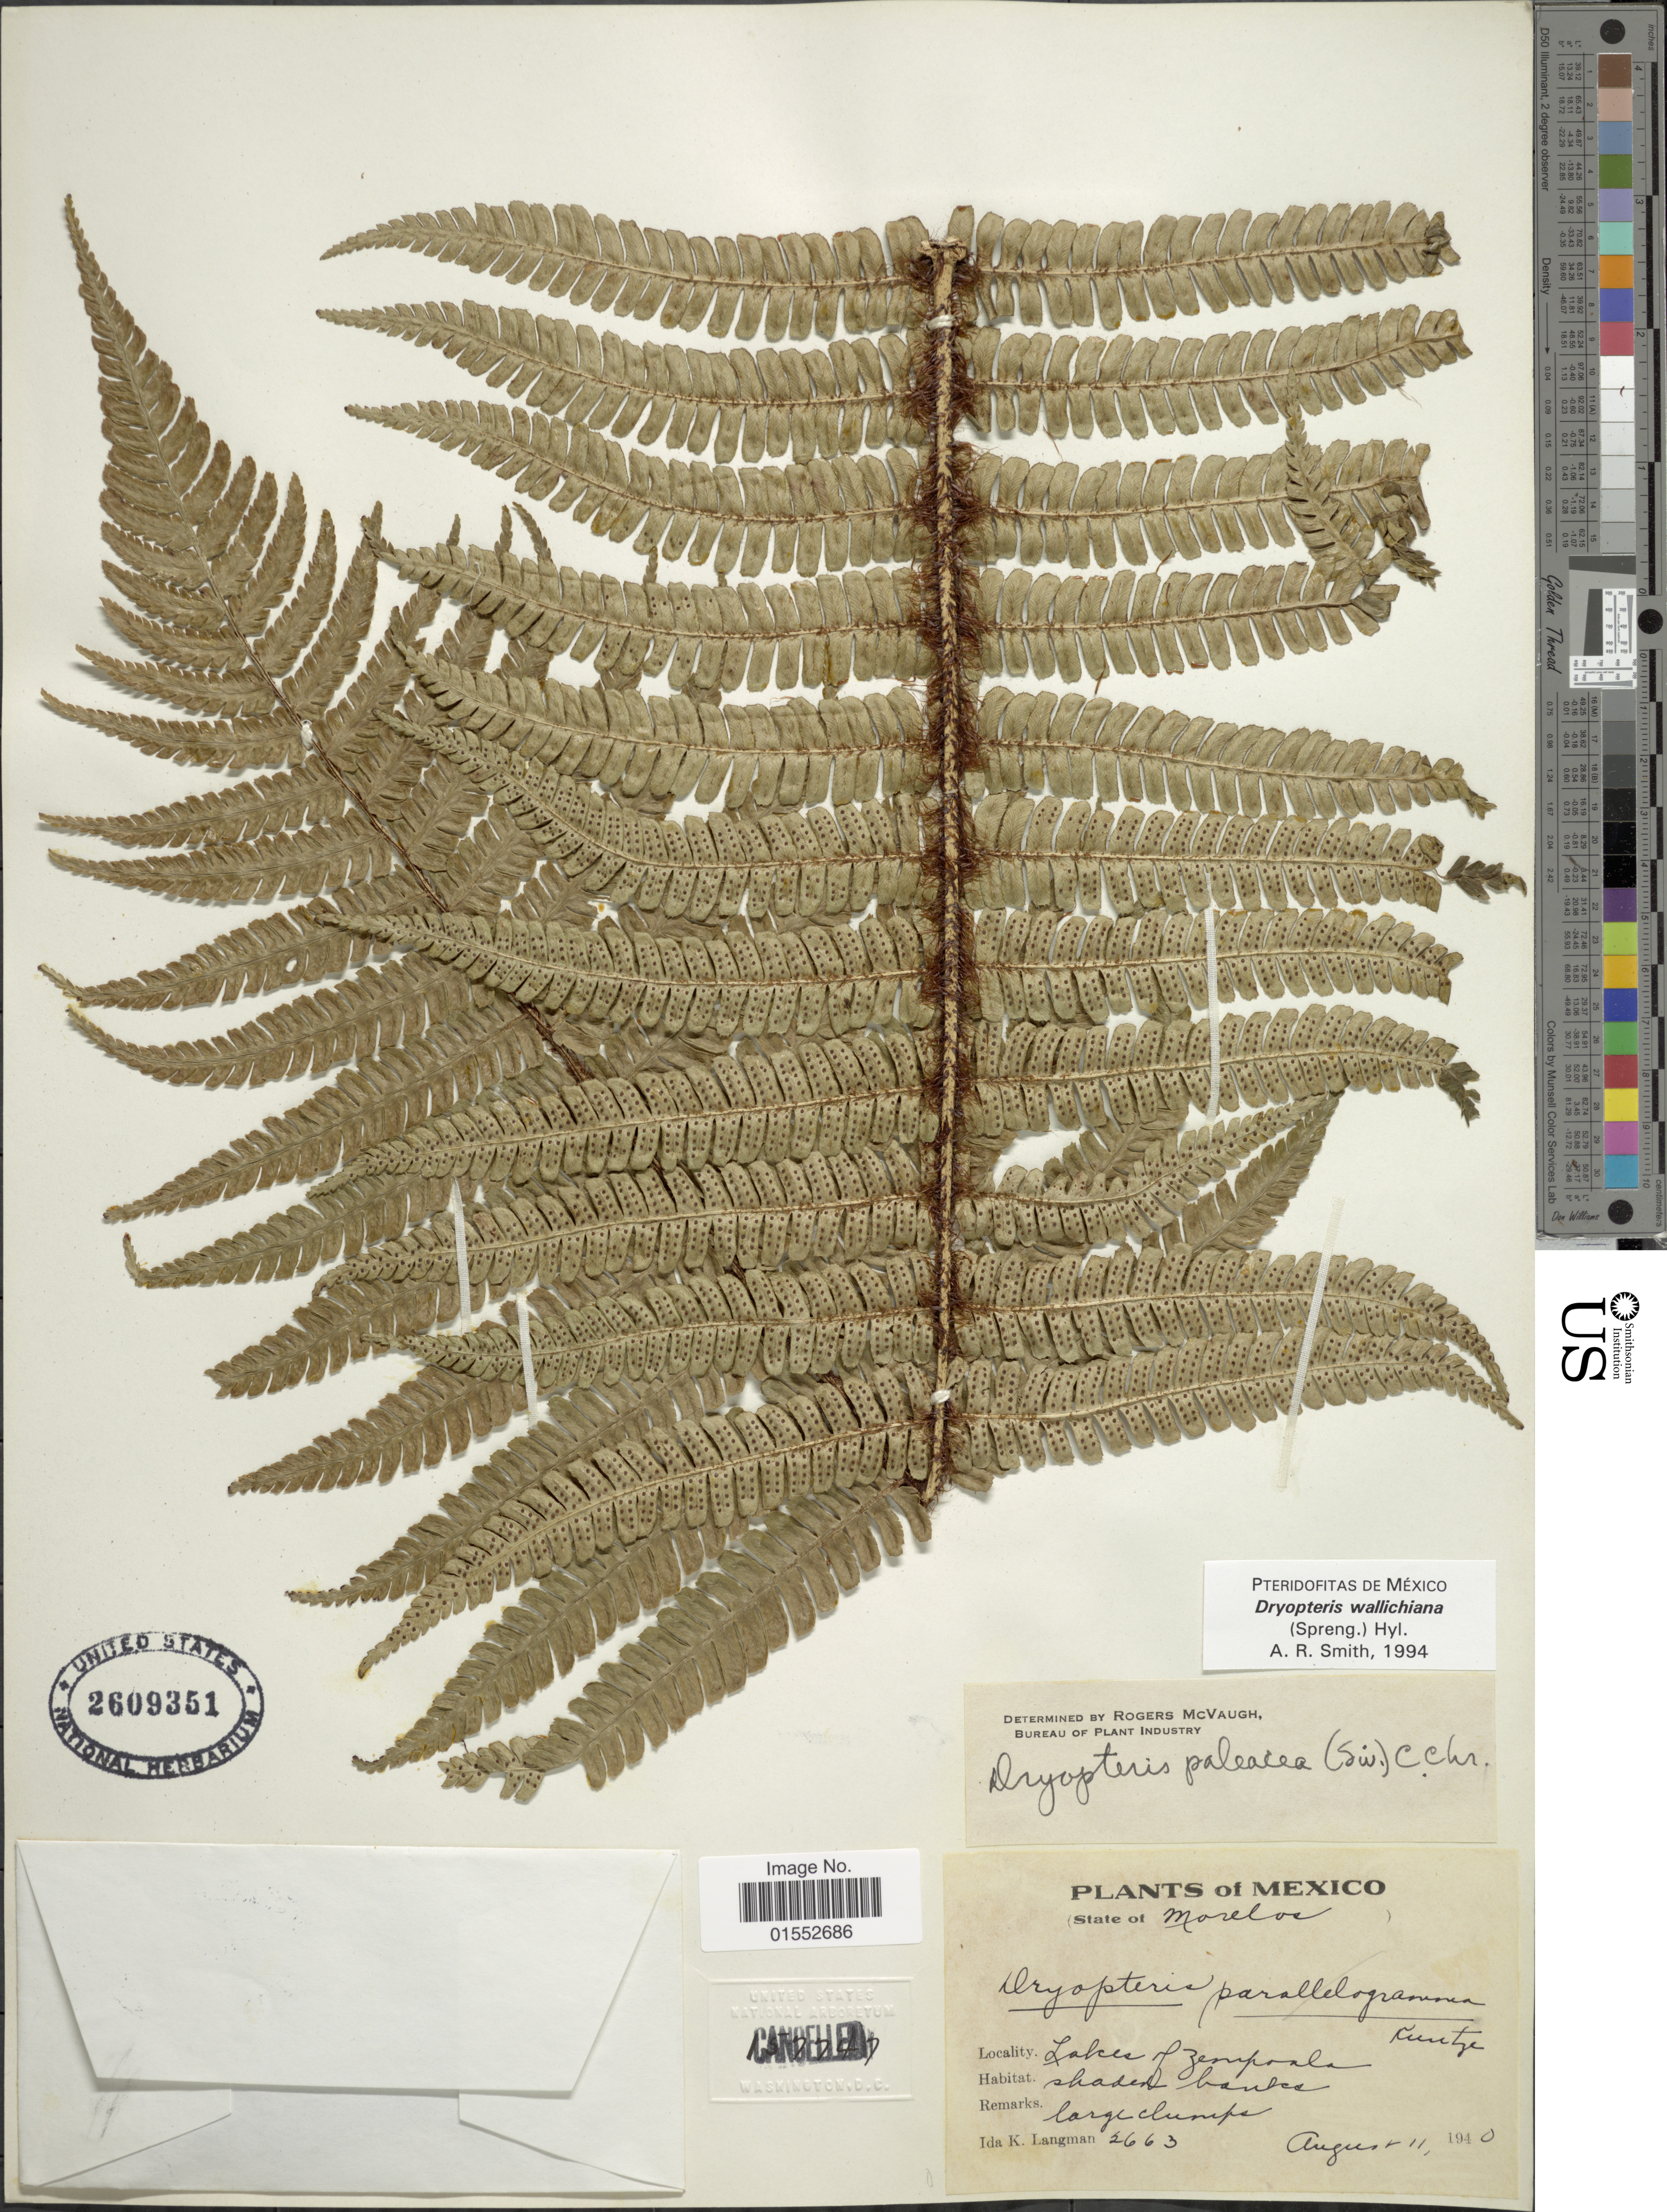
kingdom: Plantae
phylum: Tracheophyta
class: Polypodiopsida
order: Polypodiales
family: Dryopteridaceae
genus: Dryopteris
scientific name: Dryopteris wallichiana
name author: (Spreng.) Hyl.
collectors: I. K. Langman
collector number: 2663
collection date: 1940-08-11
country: Mexico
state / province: Morelos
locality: Lakes of Zempoala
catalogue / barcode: US 2609351